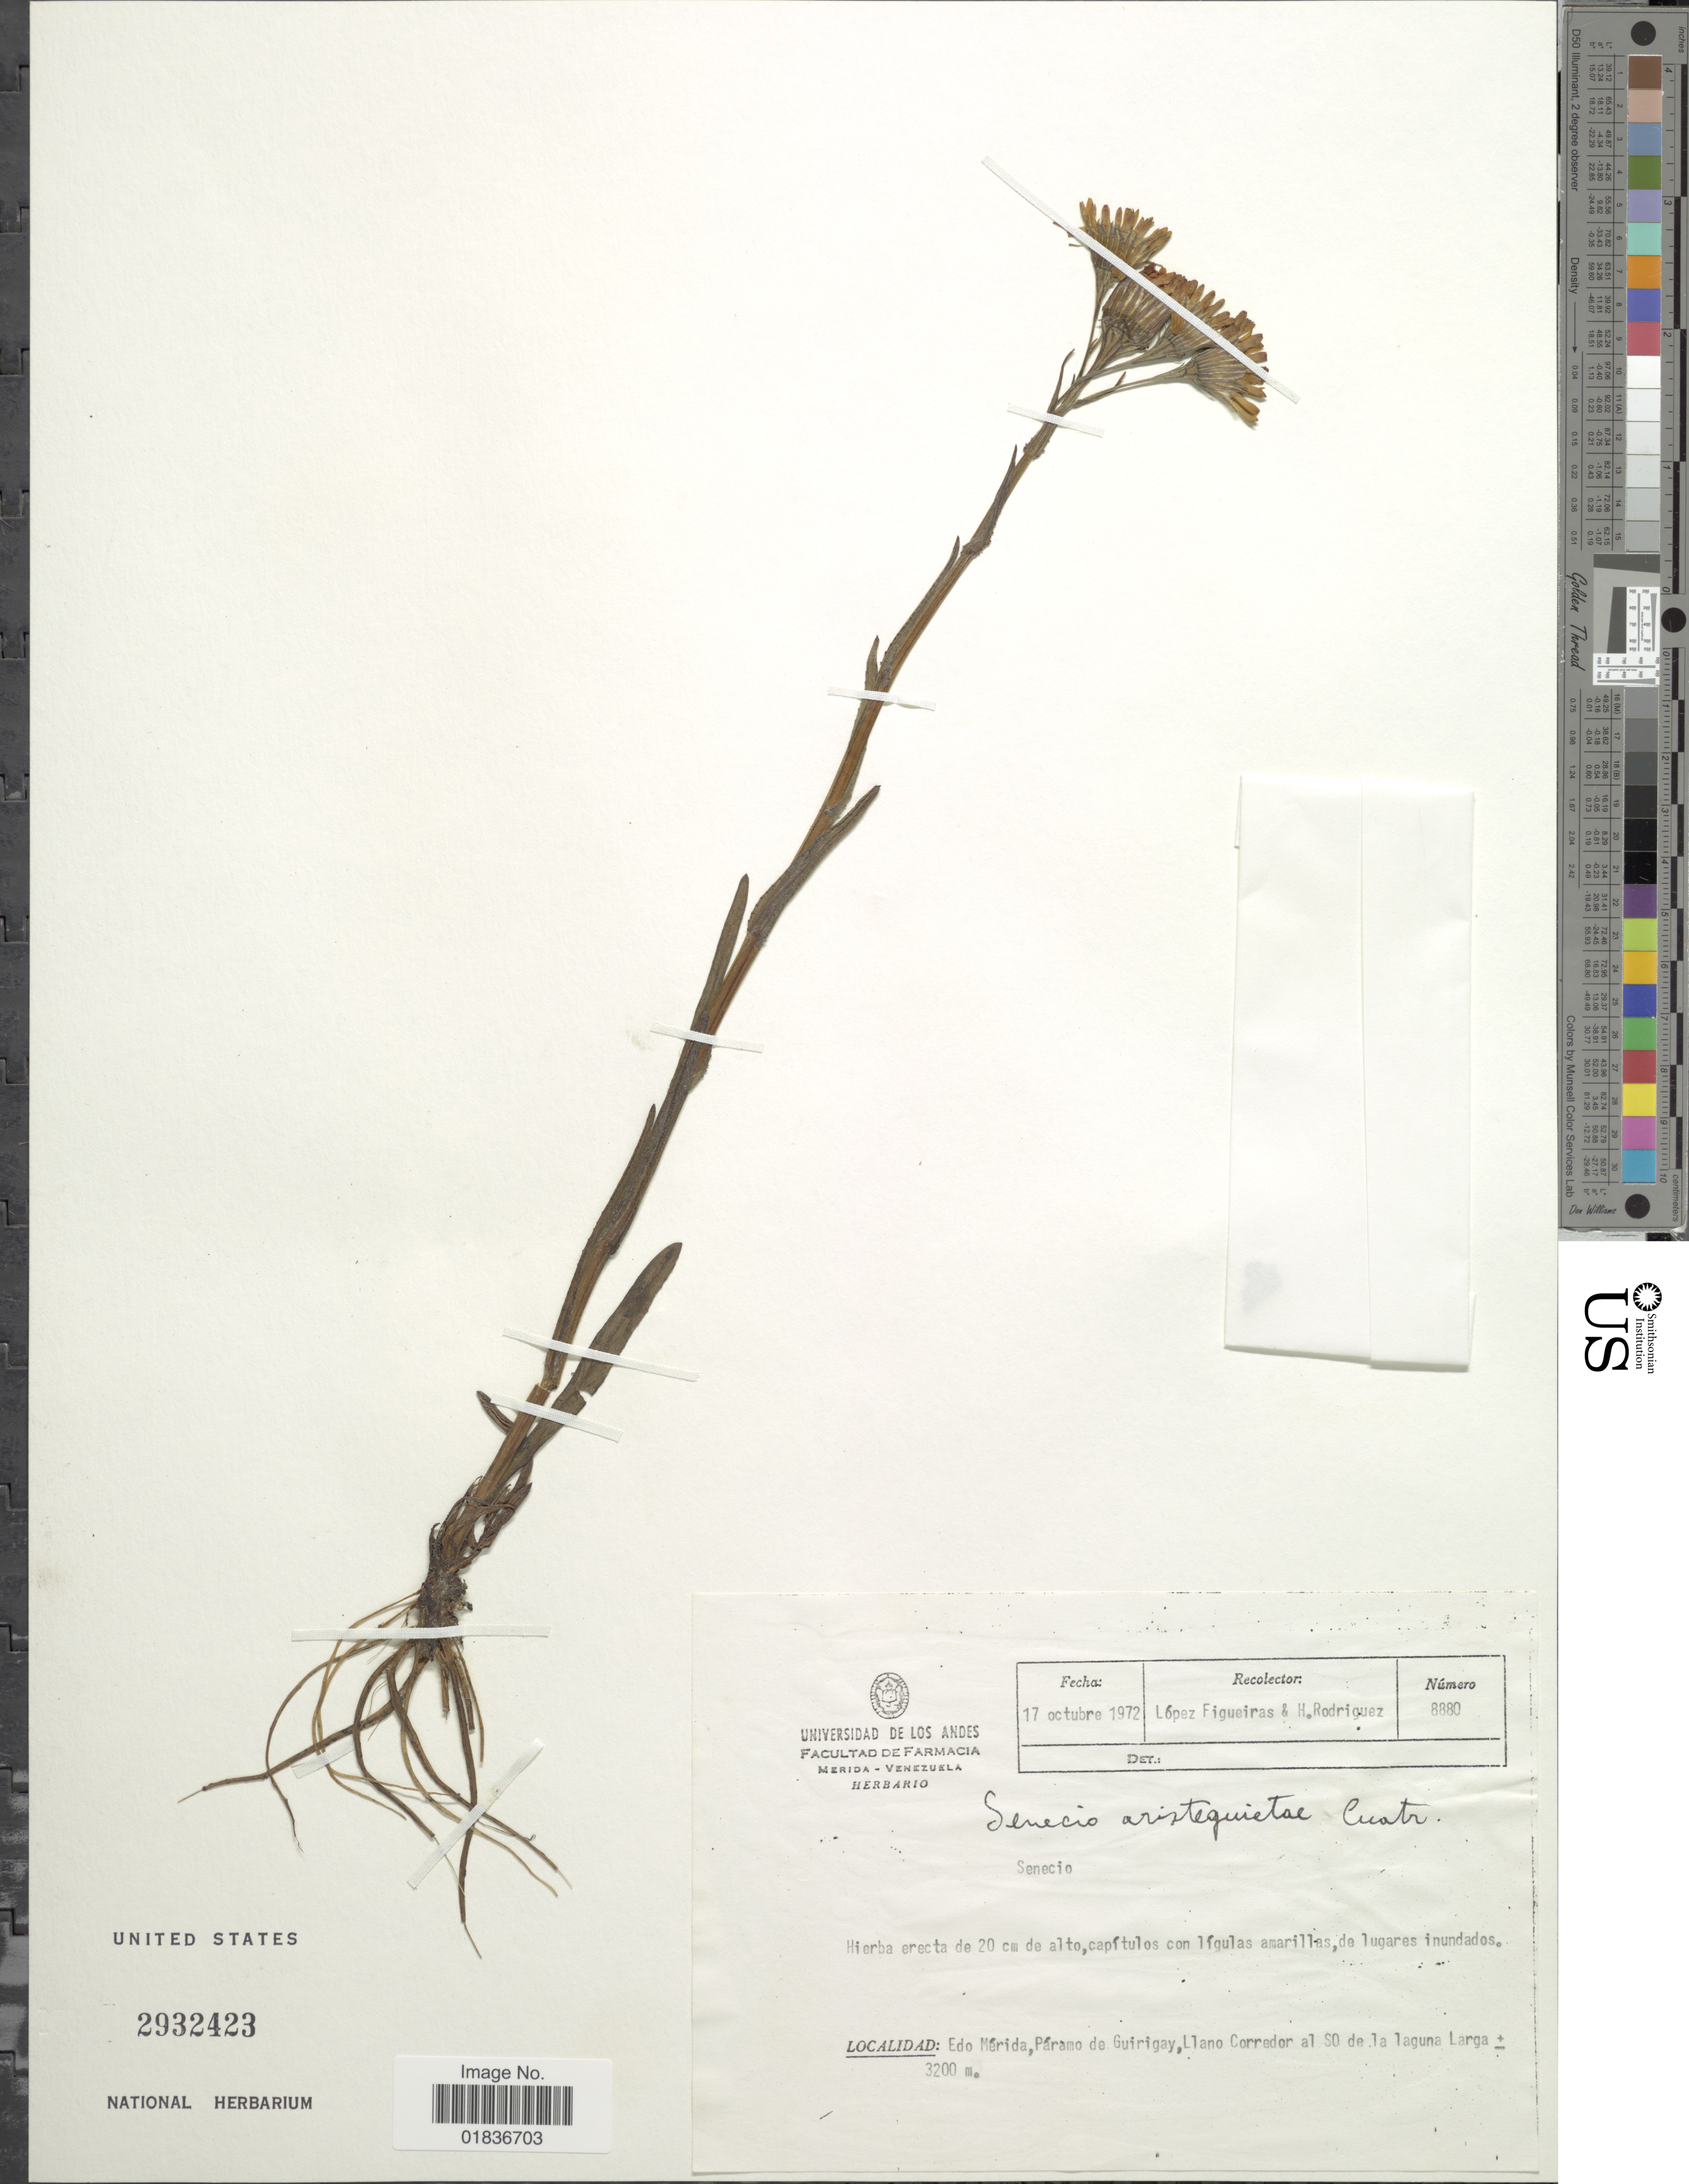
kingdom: Plantae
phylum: Tracheophyta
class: Magnoliopsida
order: Asterales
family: Asteraceae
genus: Senecio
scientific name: Senecio aristeguietae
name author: Cuatrec.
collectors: M. López Figueiras & H. Rodriguez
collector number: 8880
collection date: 1972-10-17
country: Venezuela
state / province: Mérida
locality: Edo Merida, Paramo de Guirigay, Llano Corredor al So de la laguna Larga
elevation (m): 3200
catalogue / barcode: US 2932423